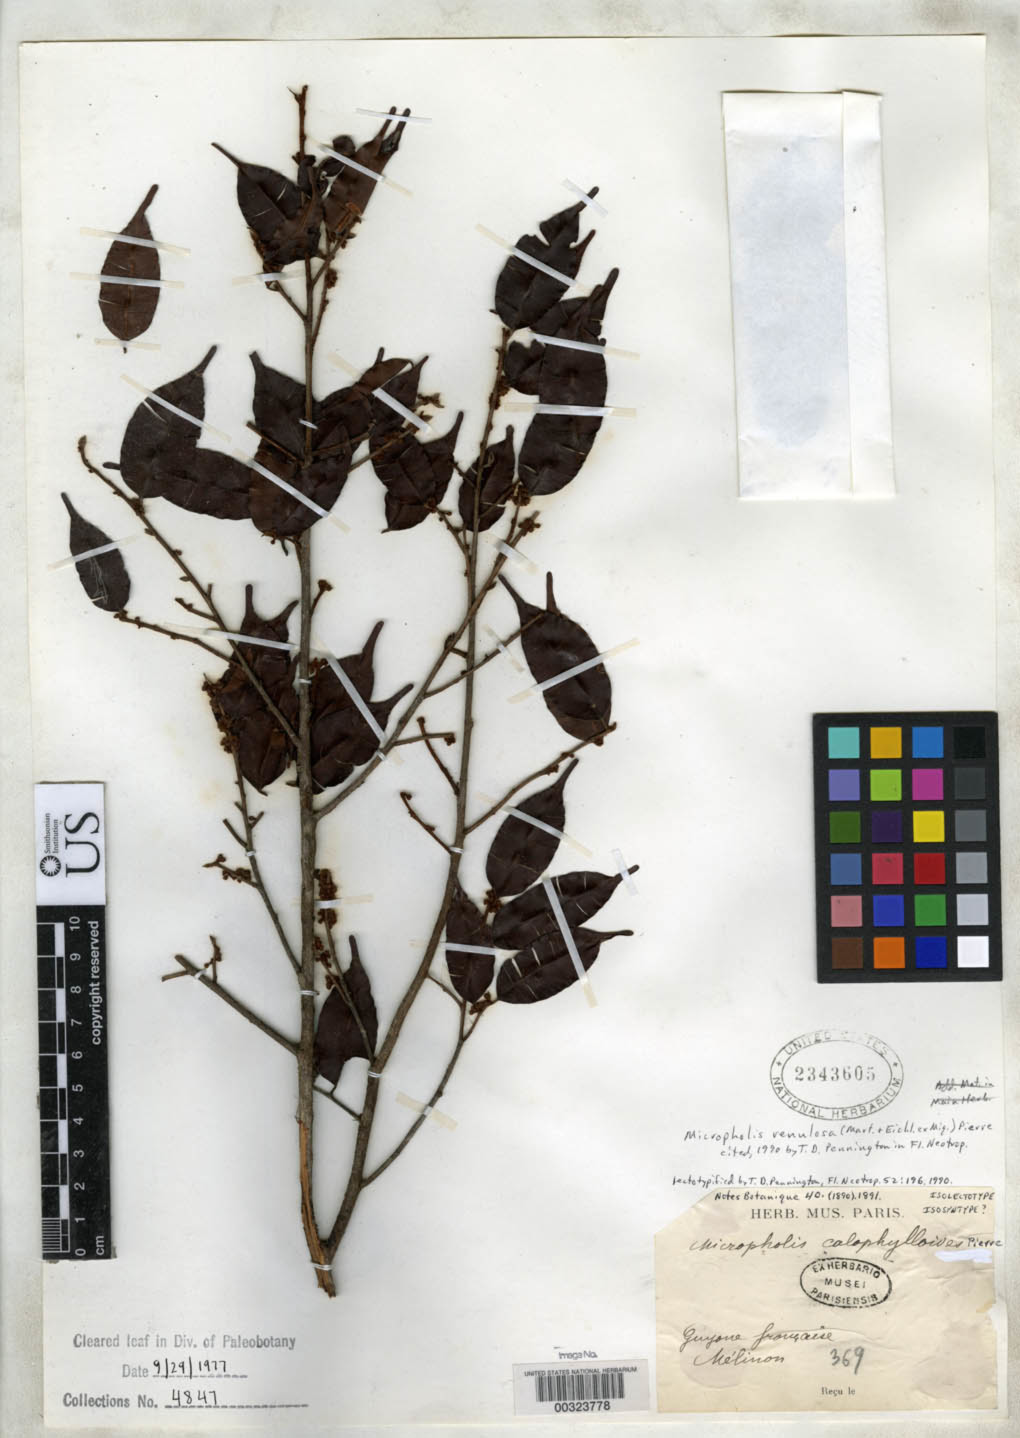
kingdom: Plantae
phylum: Tracheophyta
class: Magnoliopsida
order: Ericales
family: Sapotaceae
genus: Micropholis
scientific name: Micropholis calophylloides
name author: Pierre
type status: Isolectotype; Type Collection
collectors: M. Melinon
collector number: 369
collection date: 1863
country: French Guiana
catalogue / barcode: US 2343605